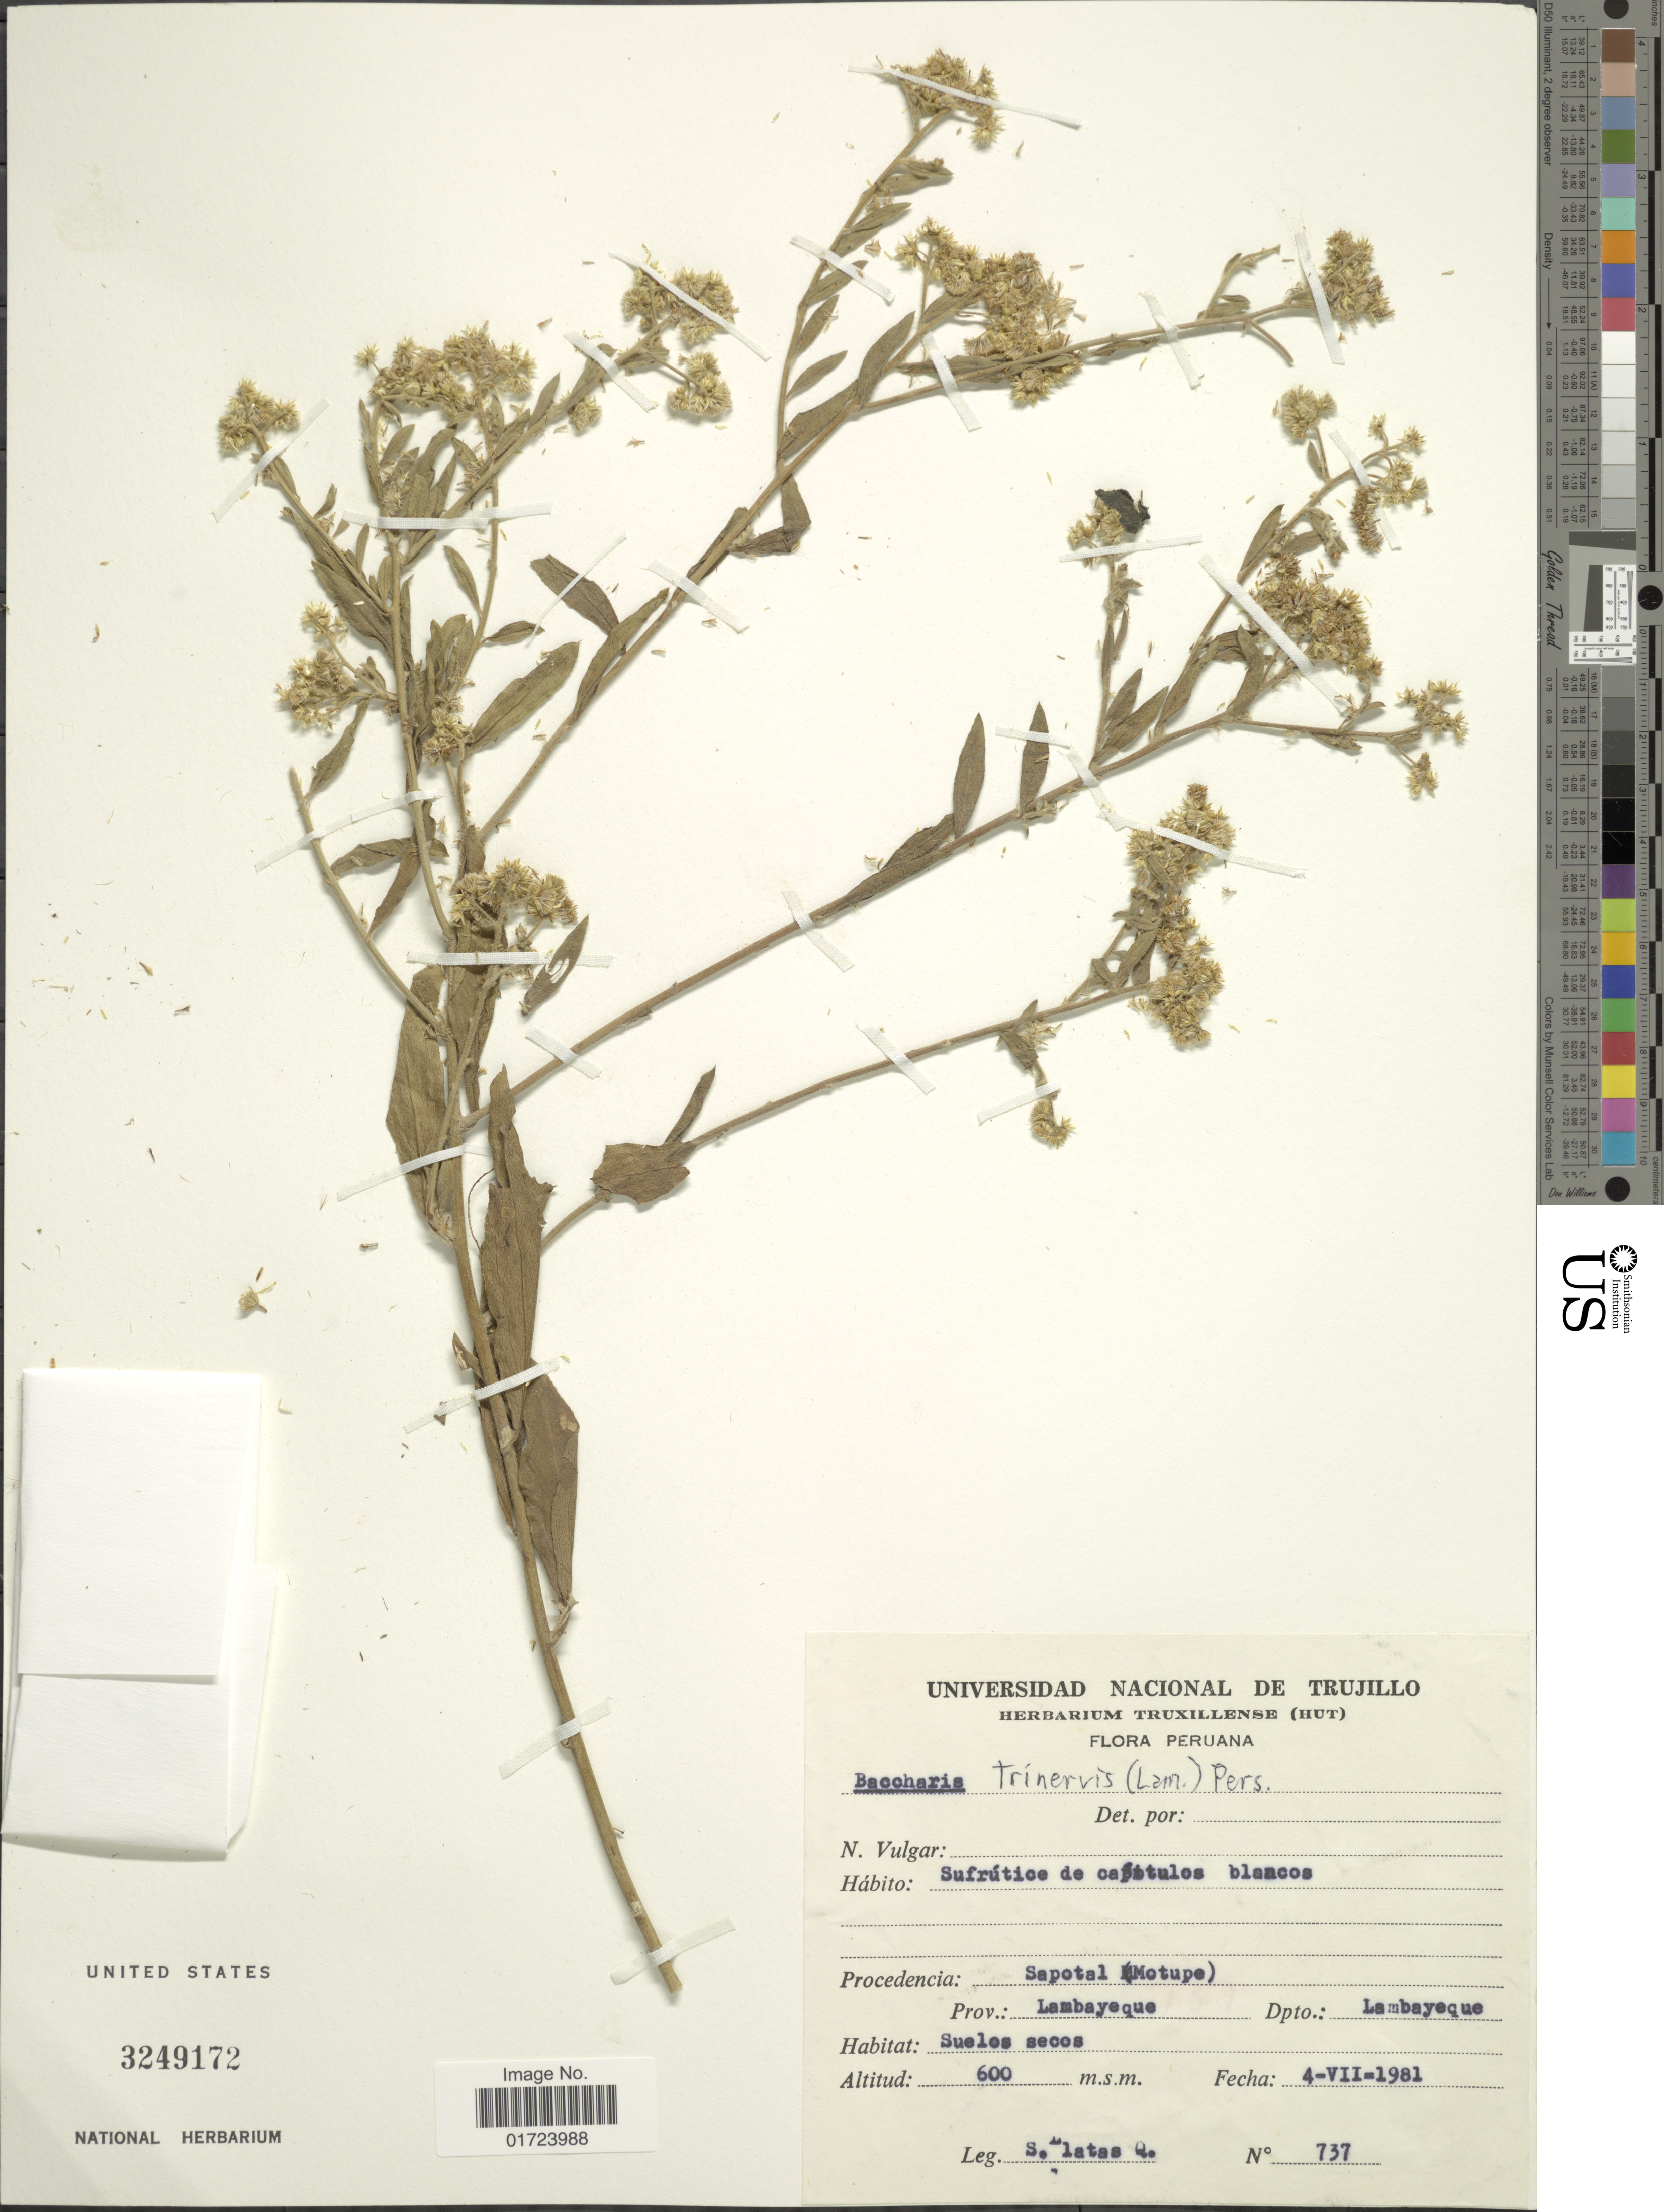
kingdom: Plantae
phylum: Tracheophyta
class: Magnoliopsida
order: Asterales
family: Asteraceae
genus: Baccharis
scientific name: Baccharis trinervis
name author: (Lam.) Pers.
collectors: S. Llatas Quiroz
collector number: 737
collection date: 1981-07-04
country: Peru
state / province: Lambayeque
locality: Sapotal (Motupe), Prov. Lambayeque, Dpto.: Lambayeque.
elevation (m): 600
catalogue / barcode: US 3249172